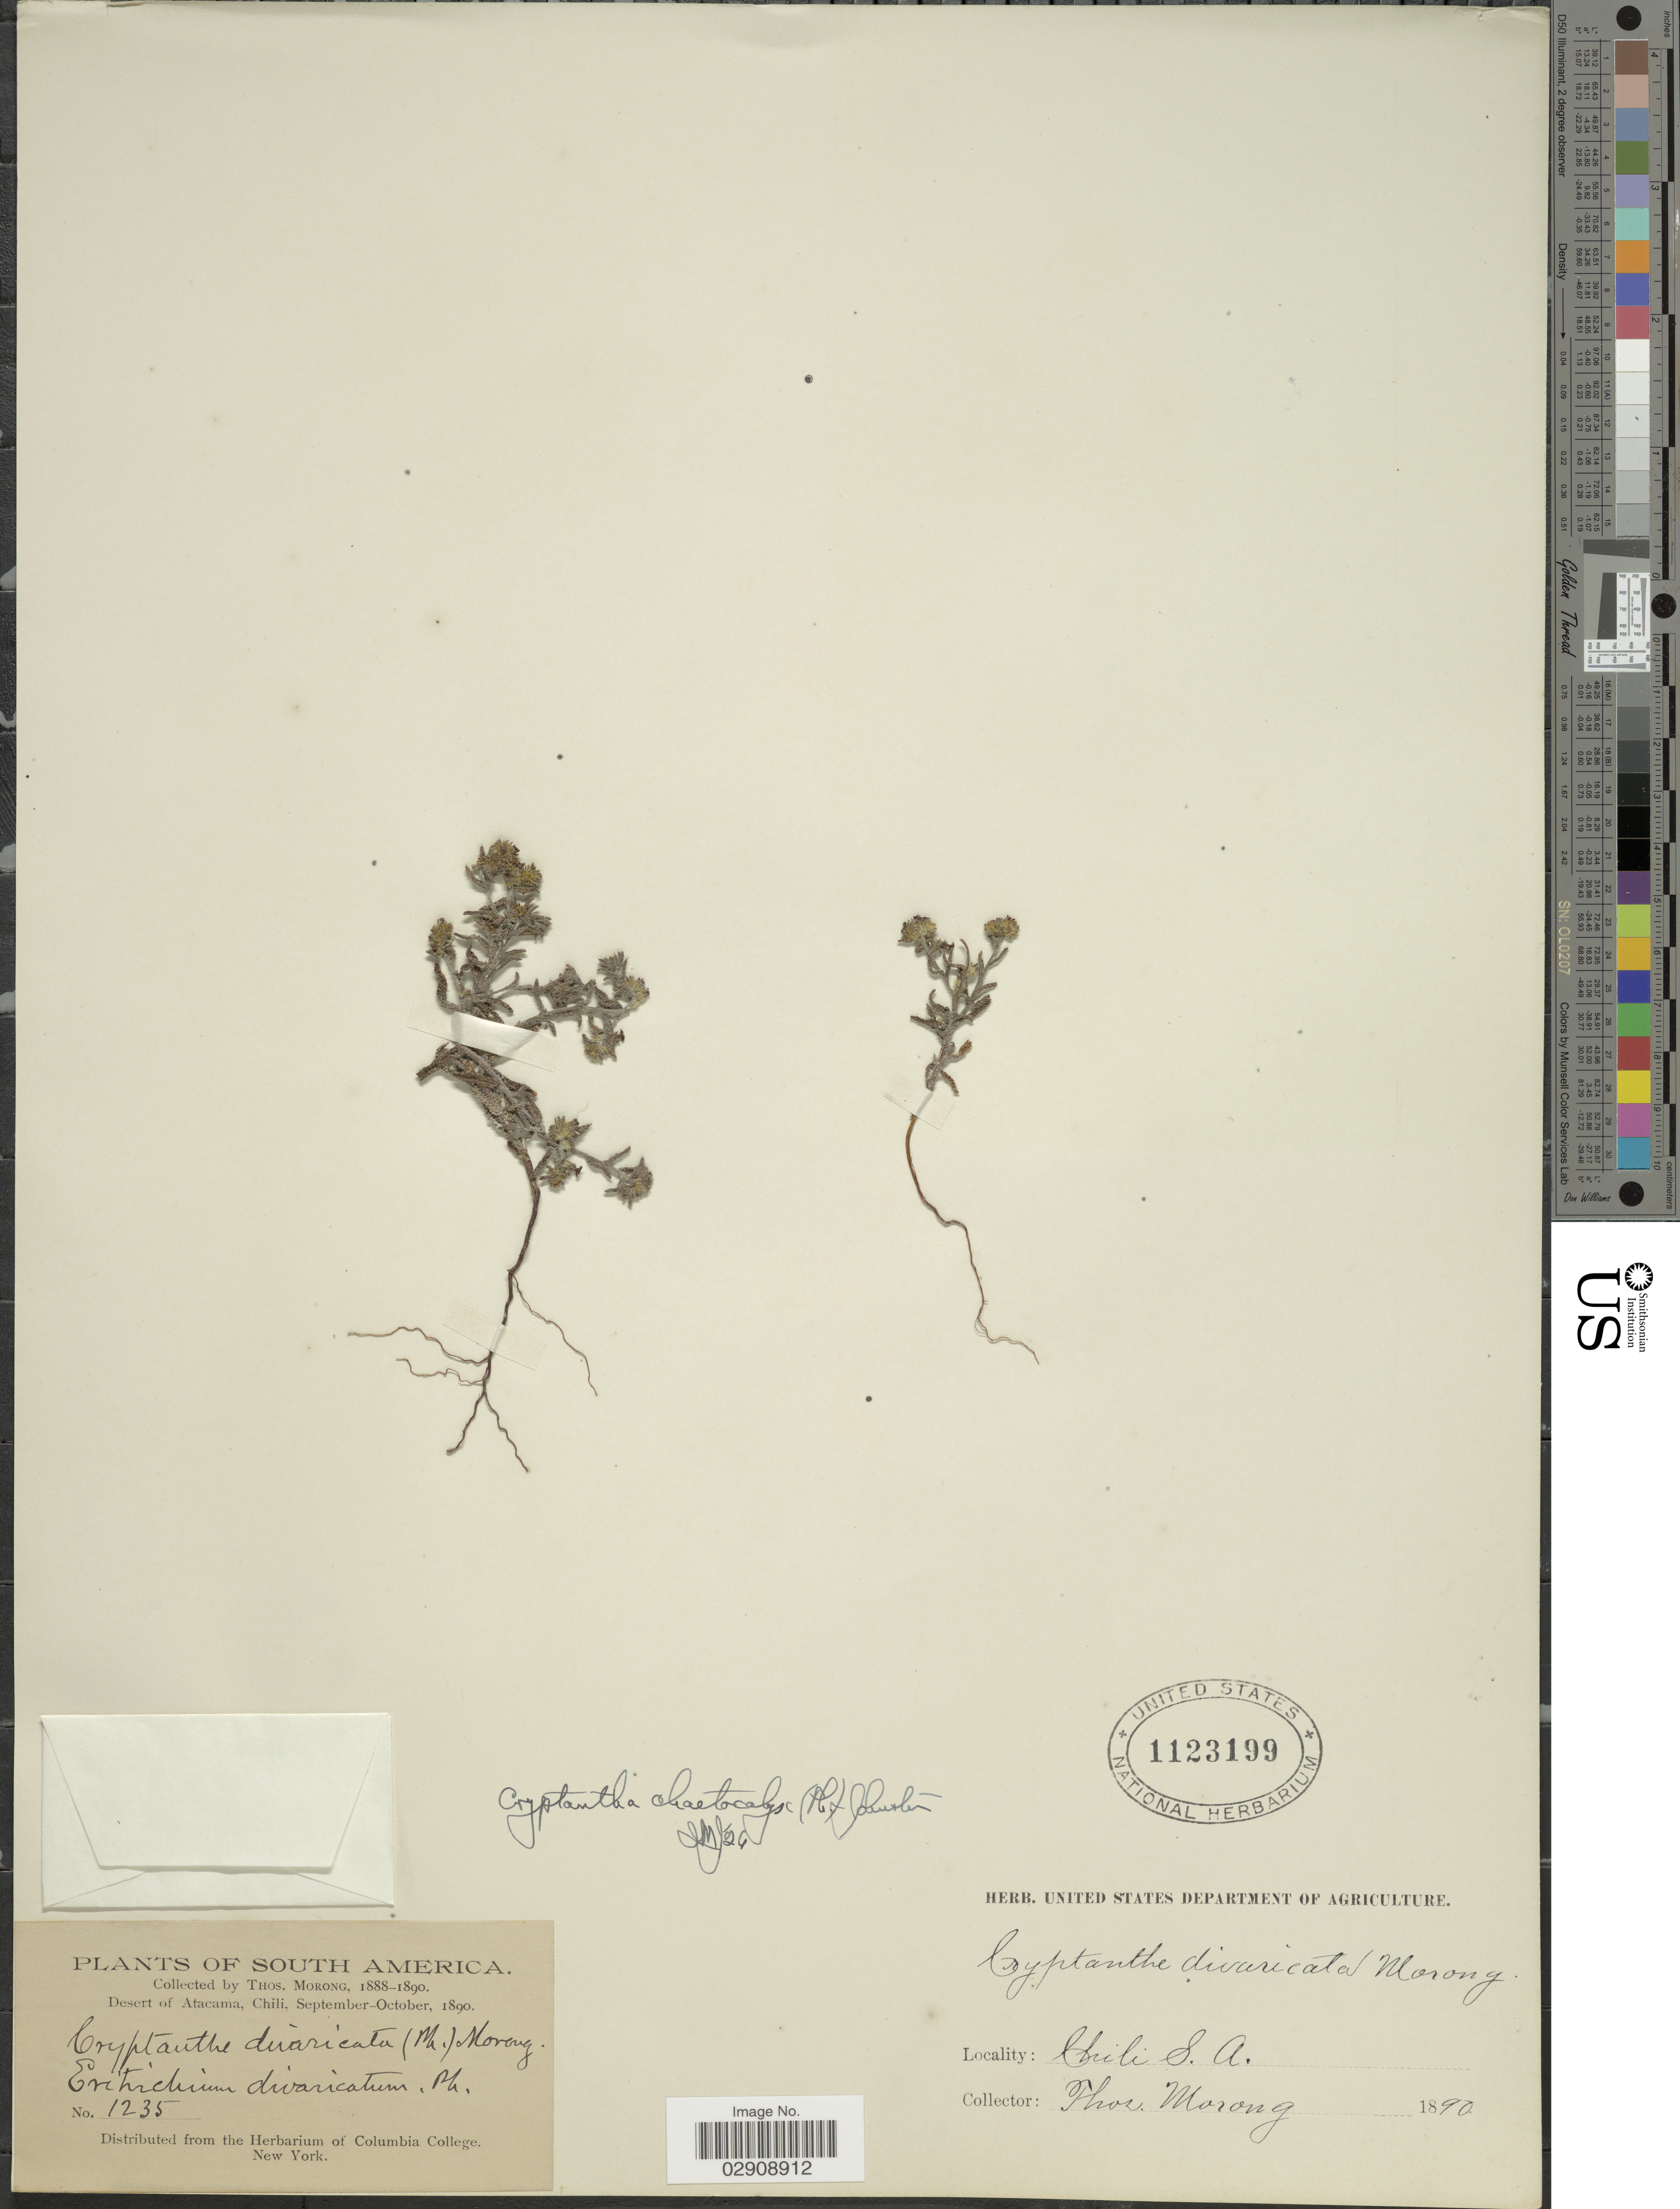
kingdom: Plantae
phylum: Tracheophyta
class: Magnoliopsida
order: Boraginales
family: Boraginaceae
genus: Cryptantha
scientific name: Cryptantha chaetocalyx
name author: (Phil.) I.M. Johnst.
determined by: Moroni, Pablo, (SI), Instituto de Botanica Darwinion (ARGENTINA)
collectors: ex herb. T. Morong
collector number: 1235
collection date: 1890-09/1890-10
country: Chile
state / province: Atacama (III)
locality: Desert of Atacama, Chile. South America.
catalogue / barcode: US 1123199